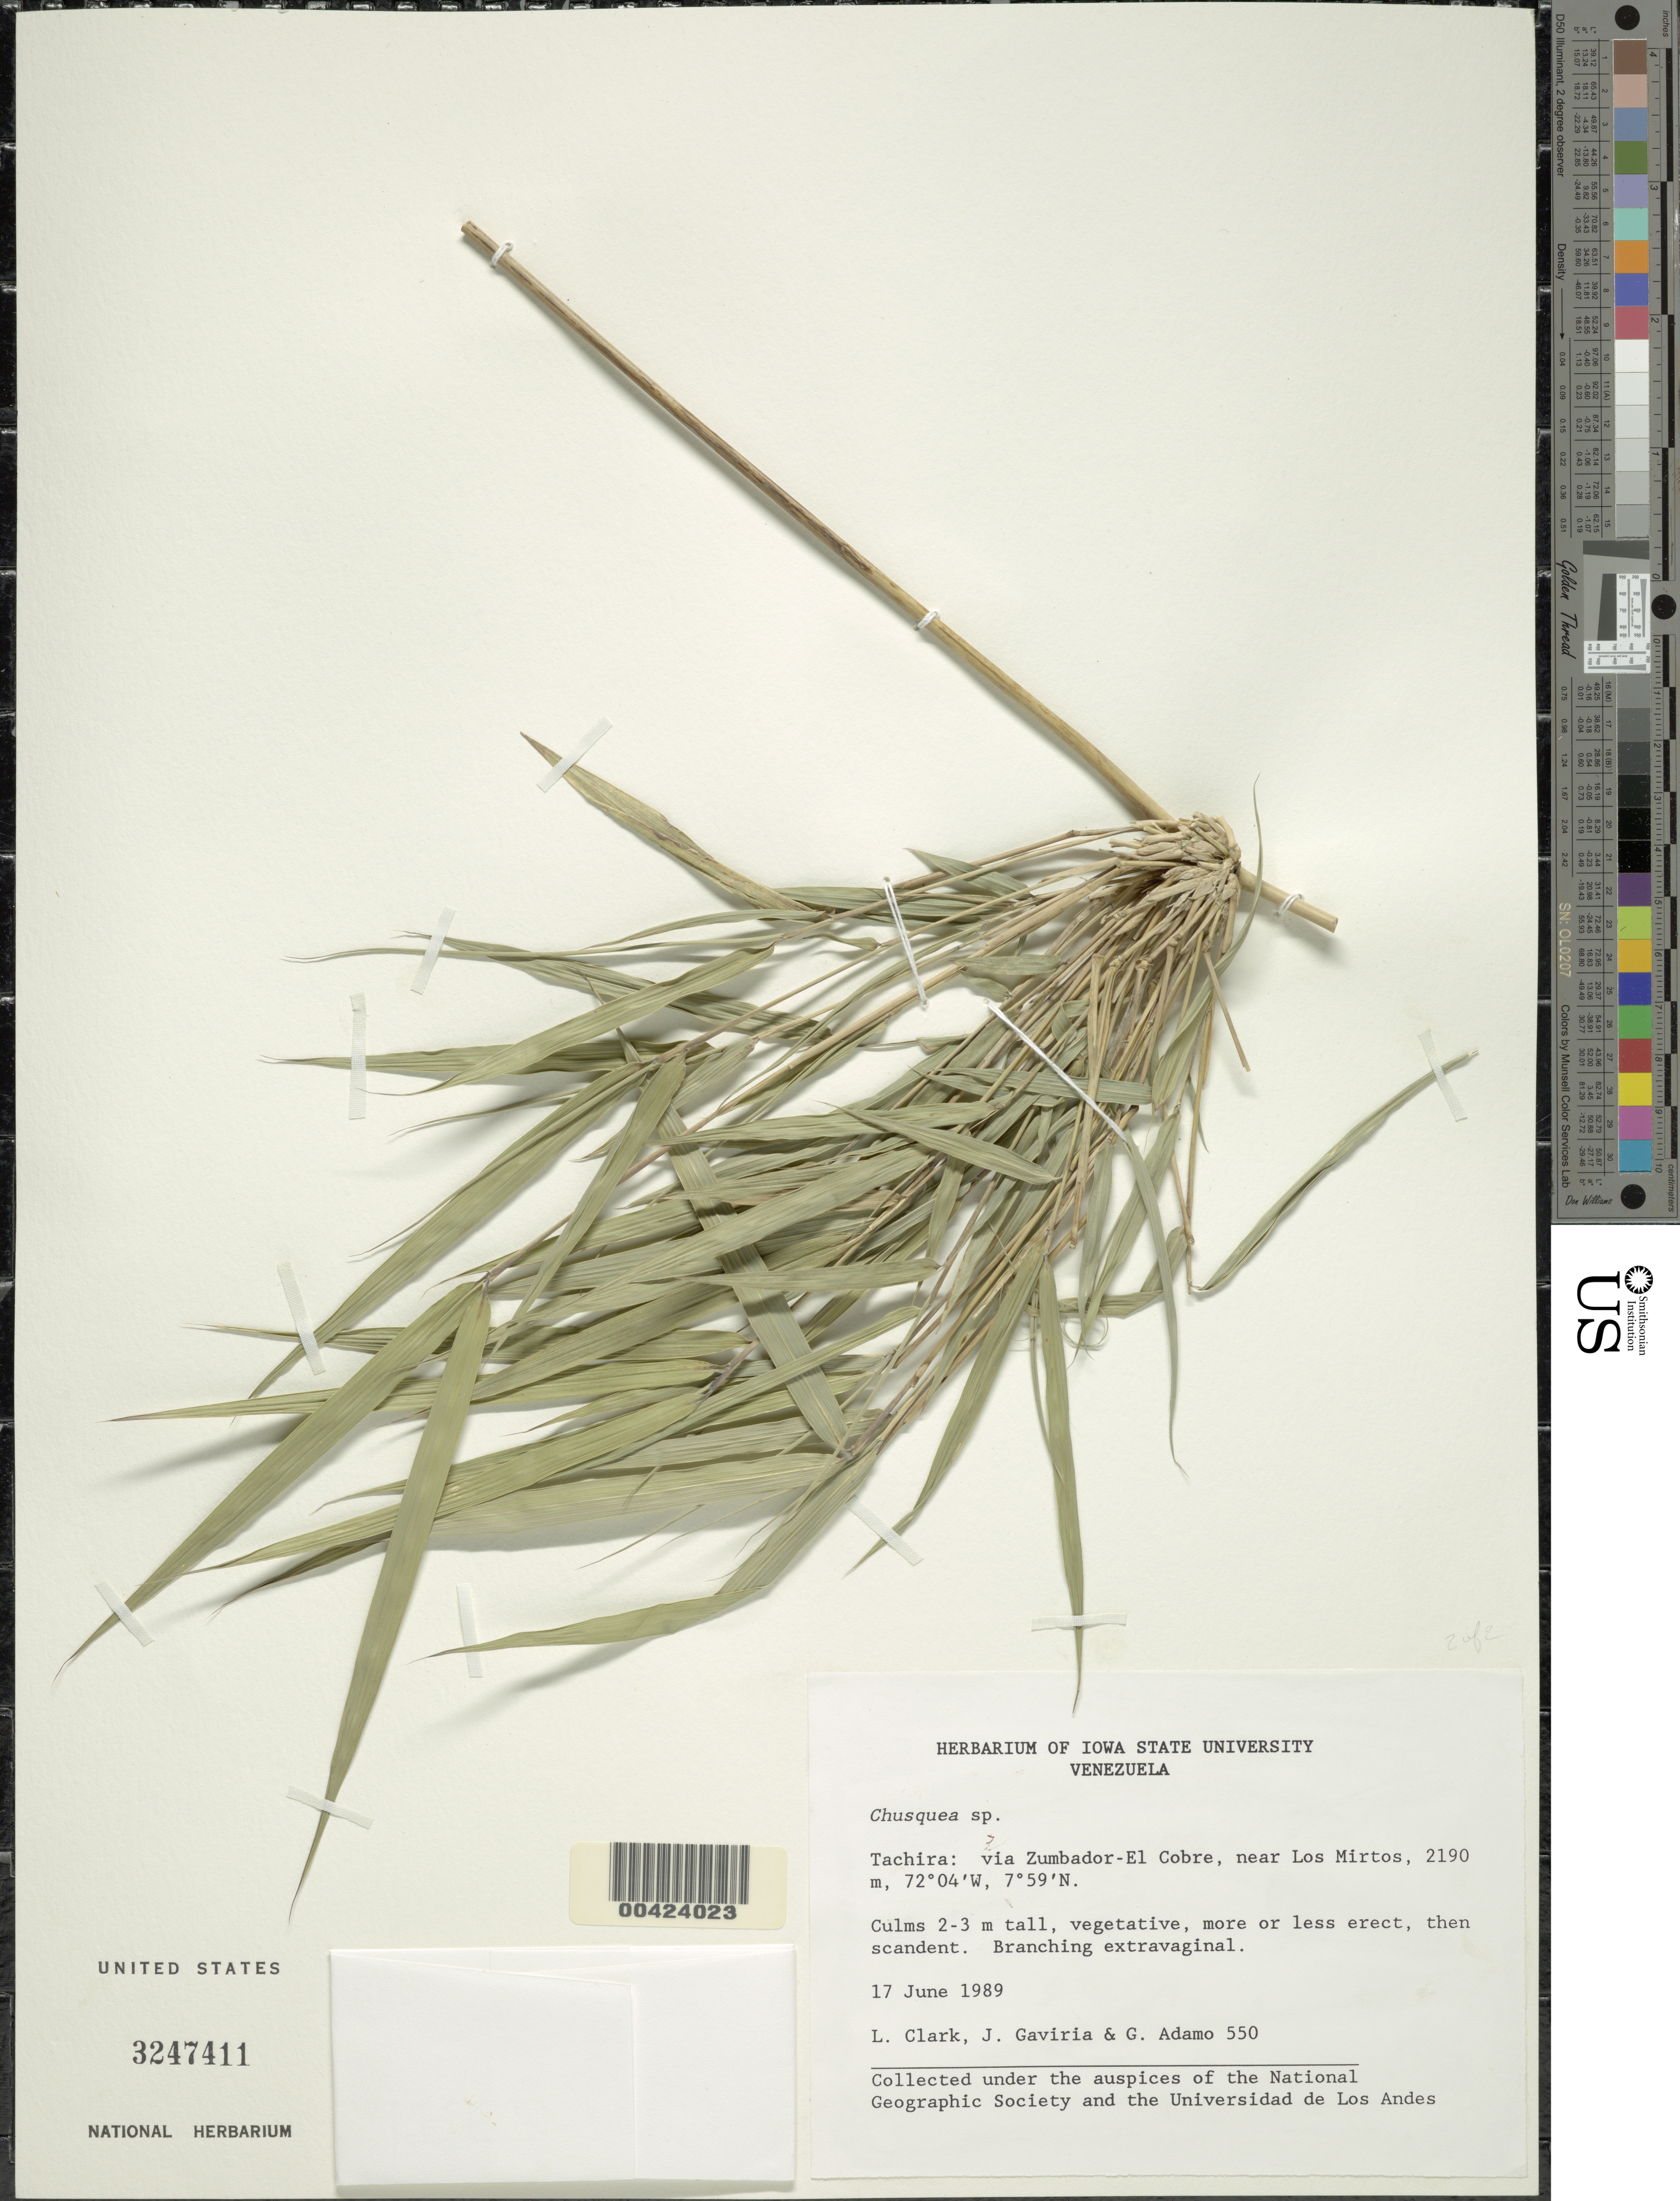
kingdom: Plantae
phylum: Tracheophyta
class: Liliopsida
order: Poales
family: Poaceae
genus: Chusquea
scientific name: Chusquea sp.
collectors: L. G. Clark, J. Gaviria & G. Adamo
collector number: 550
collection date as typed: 17 Jun 1989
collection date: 1989-06-17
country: Venezuela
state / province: Tachira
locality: Via zumbador - el cobre, near los mirtos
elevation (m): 2190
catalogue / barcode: US 3247411